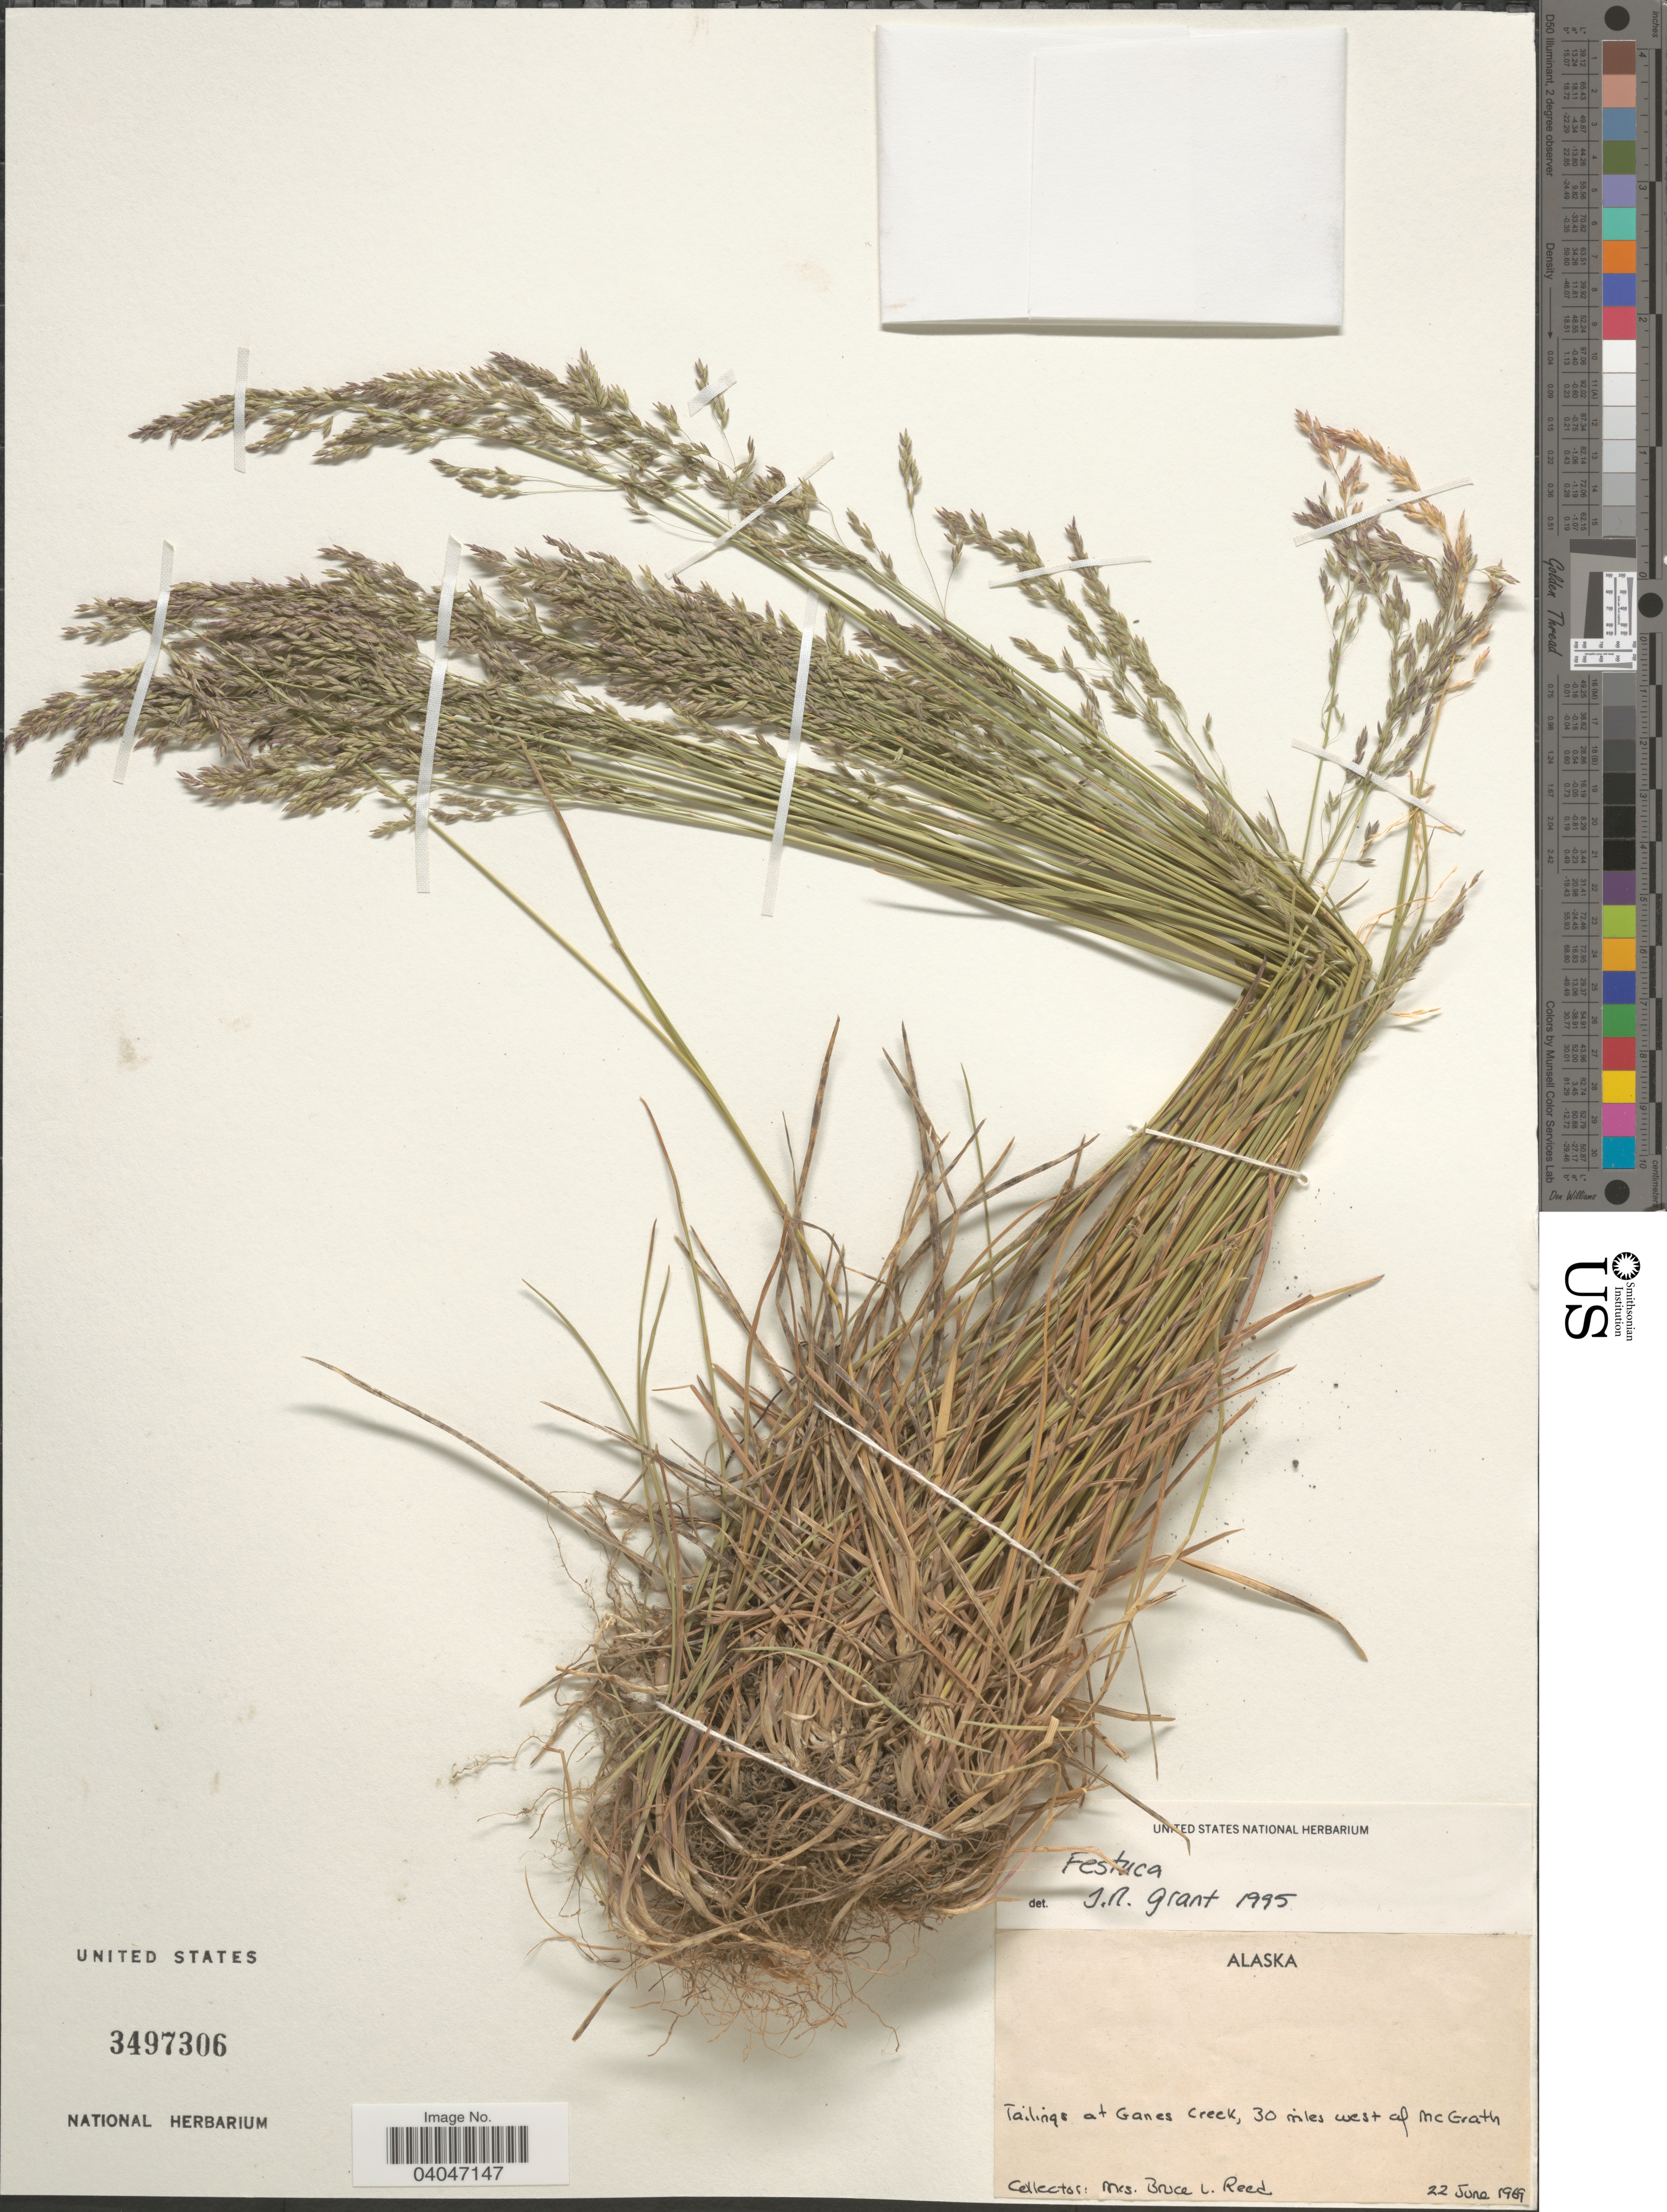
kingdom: Plantae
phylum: Tracheophyta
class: Liliopsida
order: Poales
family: Poaceae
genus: Festuca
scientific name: Festuca sp.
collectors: B. Reed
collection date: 1969-06-22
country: United States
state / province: Alaska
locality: Tailings at Ganes Creek, 30 miles west of McGrath.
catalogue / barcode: US 3497306